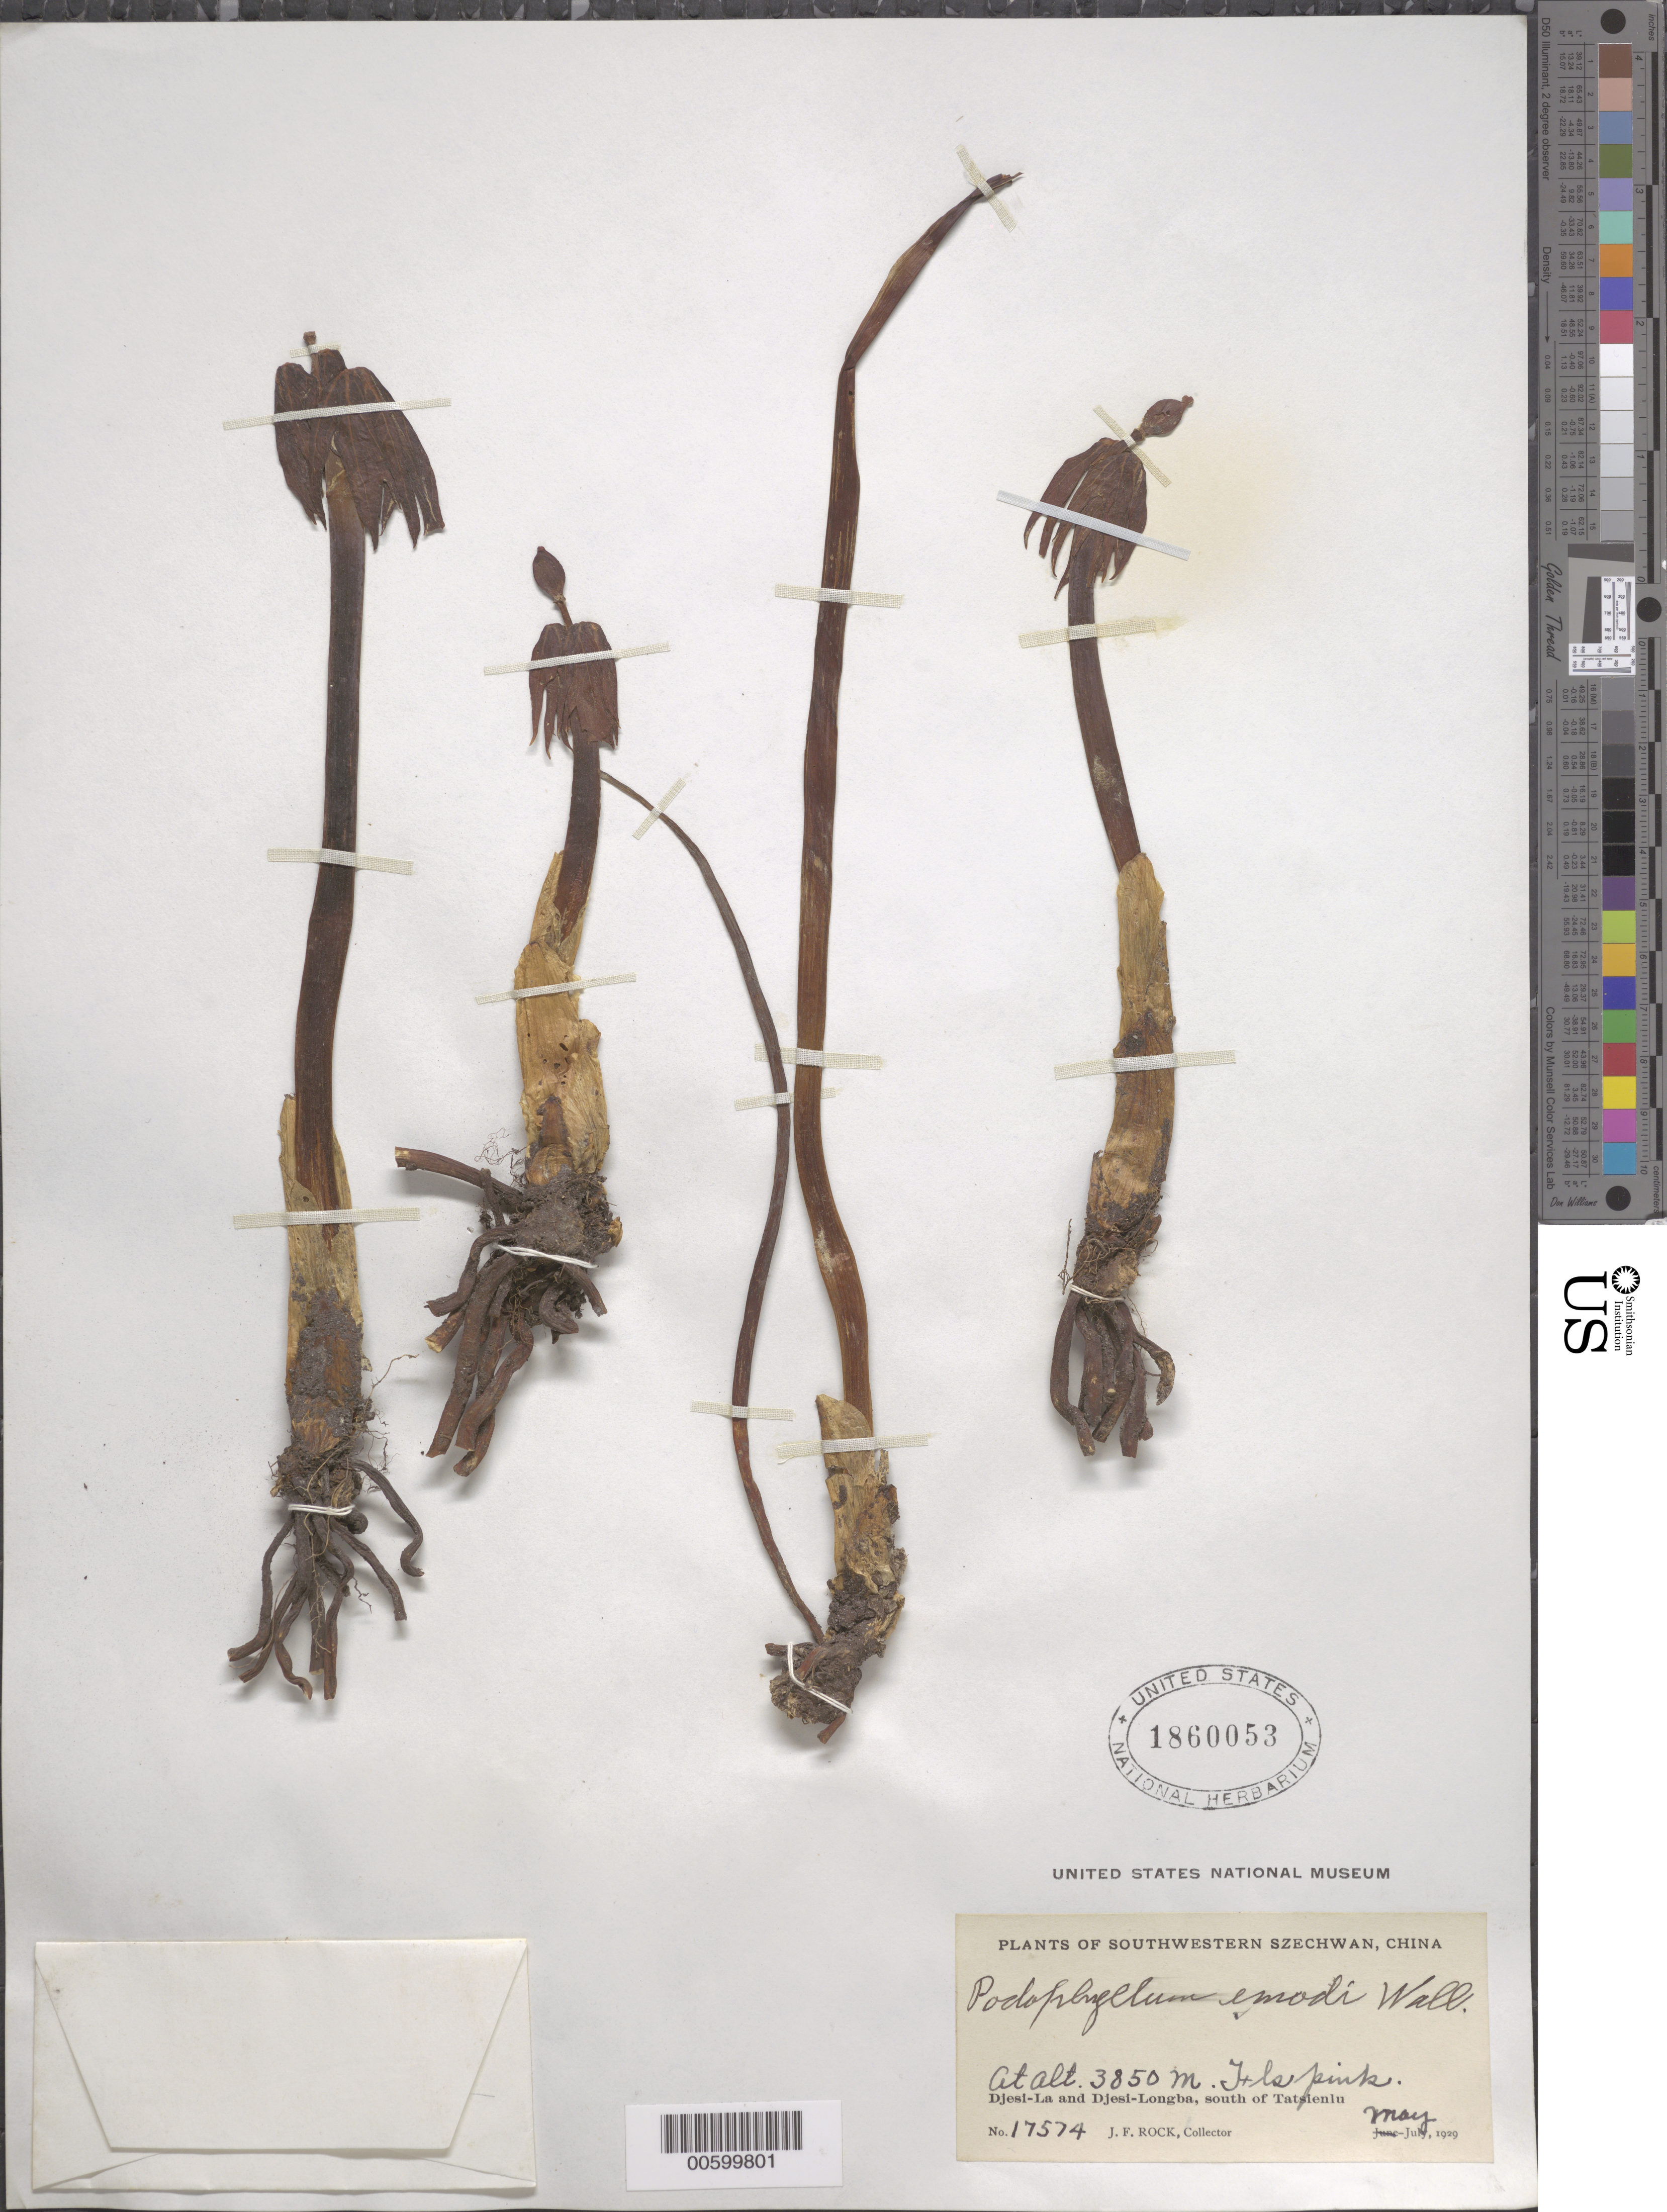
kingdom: Plantae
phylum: Tracheophyta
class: Magnoliopsida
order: Ranunculales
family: Berberidaceae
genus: Sinopodophyllum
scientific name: Sinopodophyllum hexandrum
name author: (Royle) T.S.Ying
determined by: Strong, Mark T., (BOT), Smithsonian Institution - National Museum of Natural History (UNITED STATES)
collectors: J. F. Rock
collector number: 17574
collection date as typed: May 1929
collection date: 1929-05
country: China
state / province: Sichuan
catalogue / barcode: US 1860053